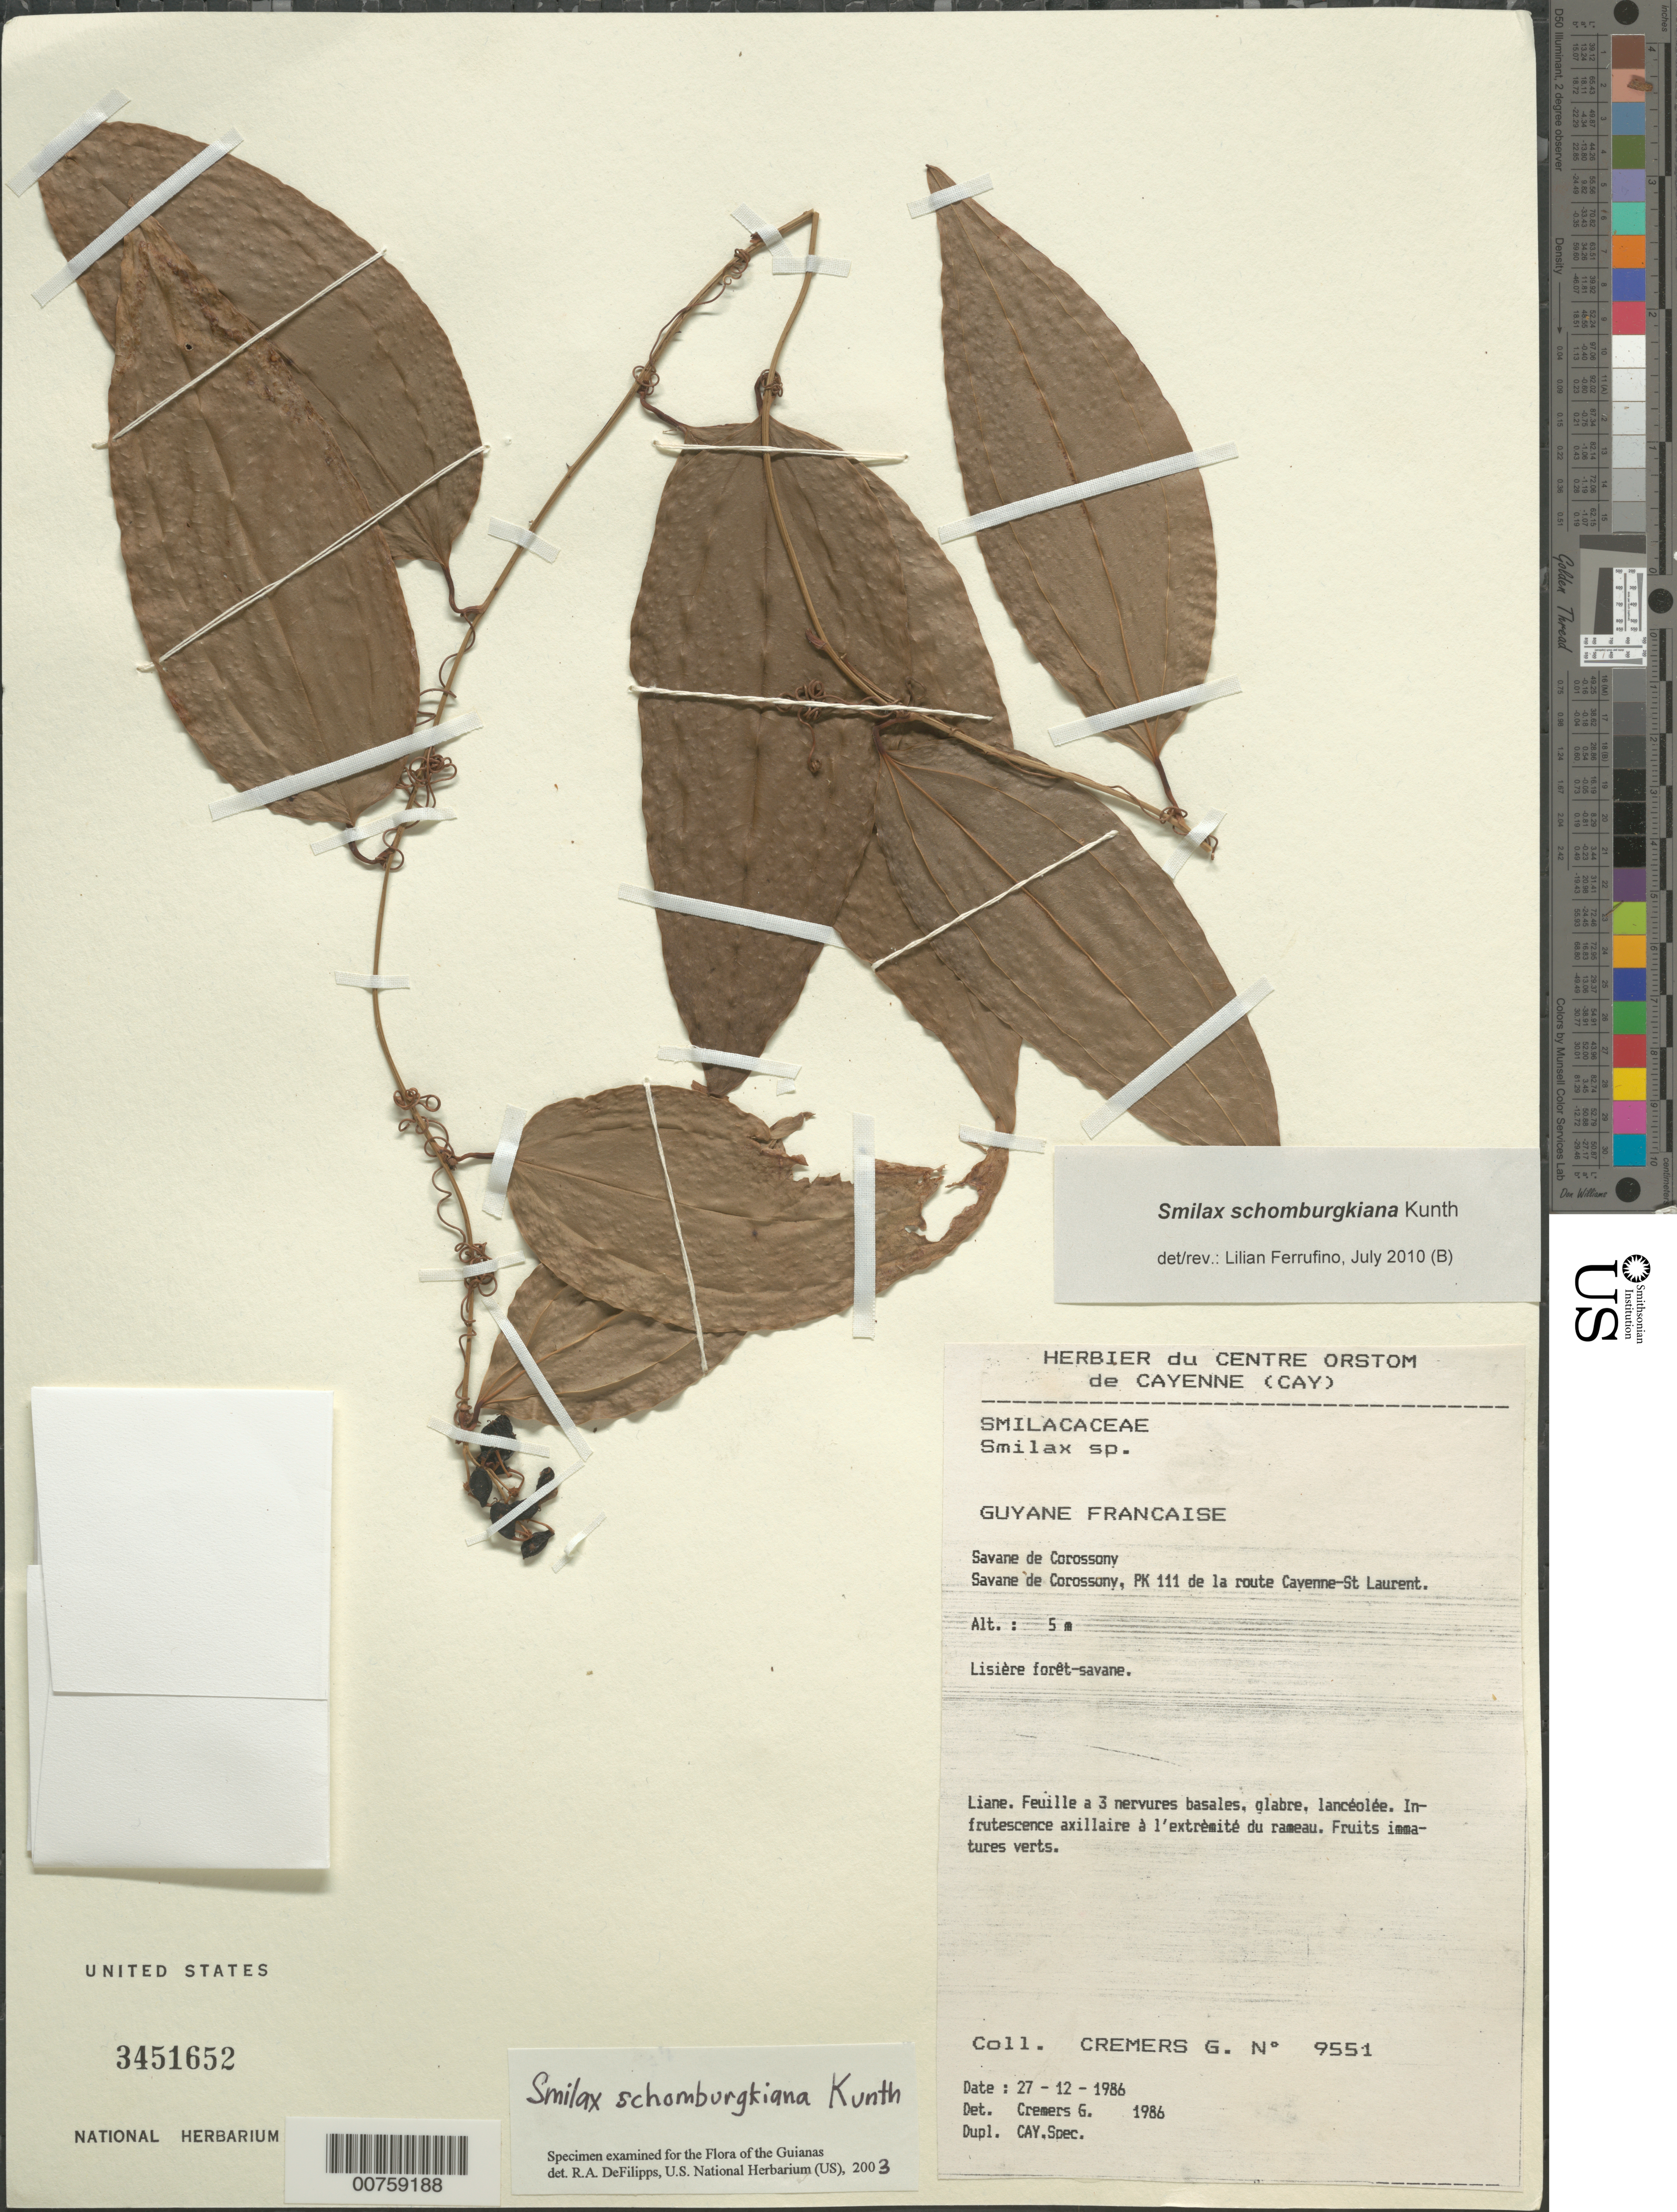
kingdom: Plantae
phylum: Tracheophyta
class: Liliopsida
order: Liliales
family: Smilacaceae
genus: Smilax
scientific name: Smilax schomburgkiana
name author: Kunth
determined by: DeFilipps, R. A.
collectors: G. Cremers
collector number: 9551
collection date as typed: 27-Dec-86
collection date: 1986-12-27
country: French Guiana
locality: Savane de Corossony, PK 111 de la route Cayenne-St. Laurent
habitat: Edge of savanna-forest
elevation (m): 5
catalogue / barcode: US 3451652